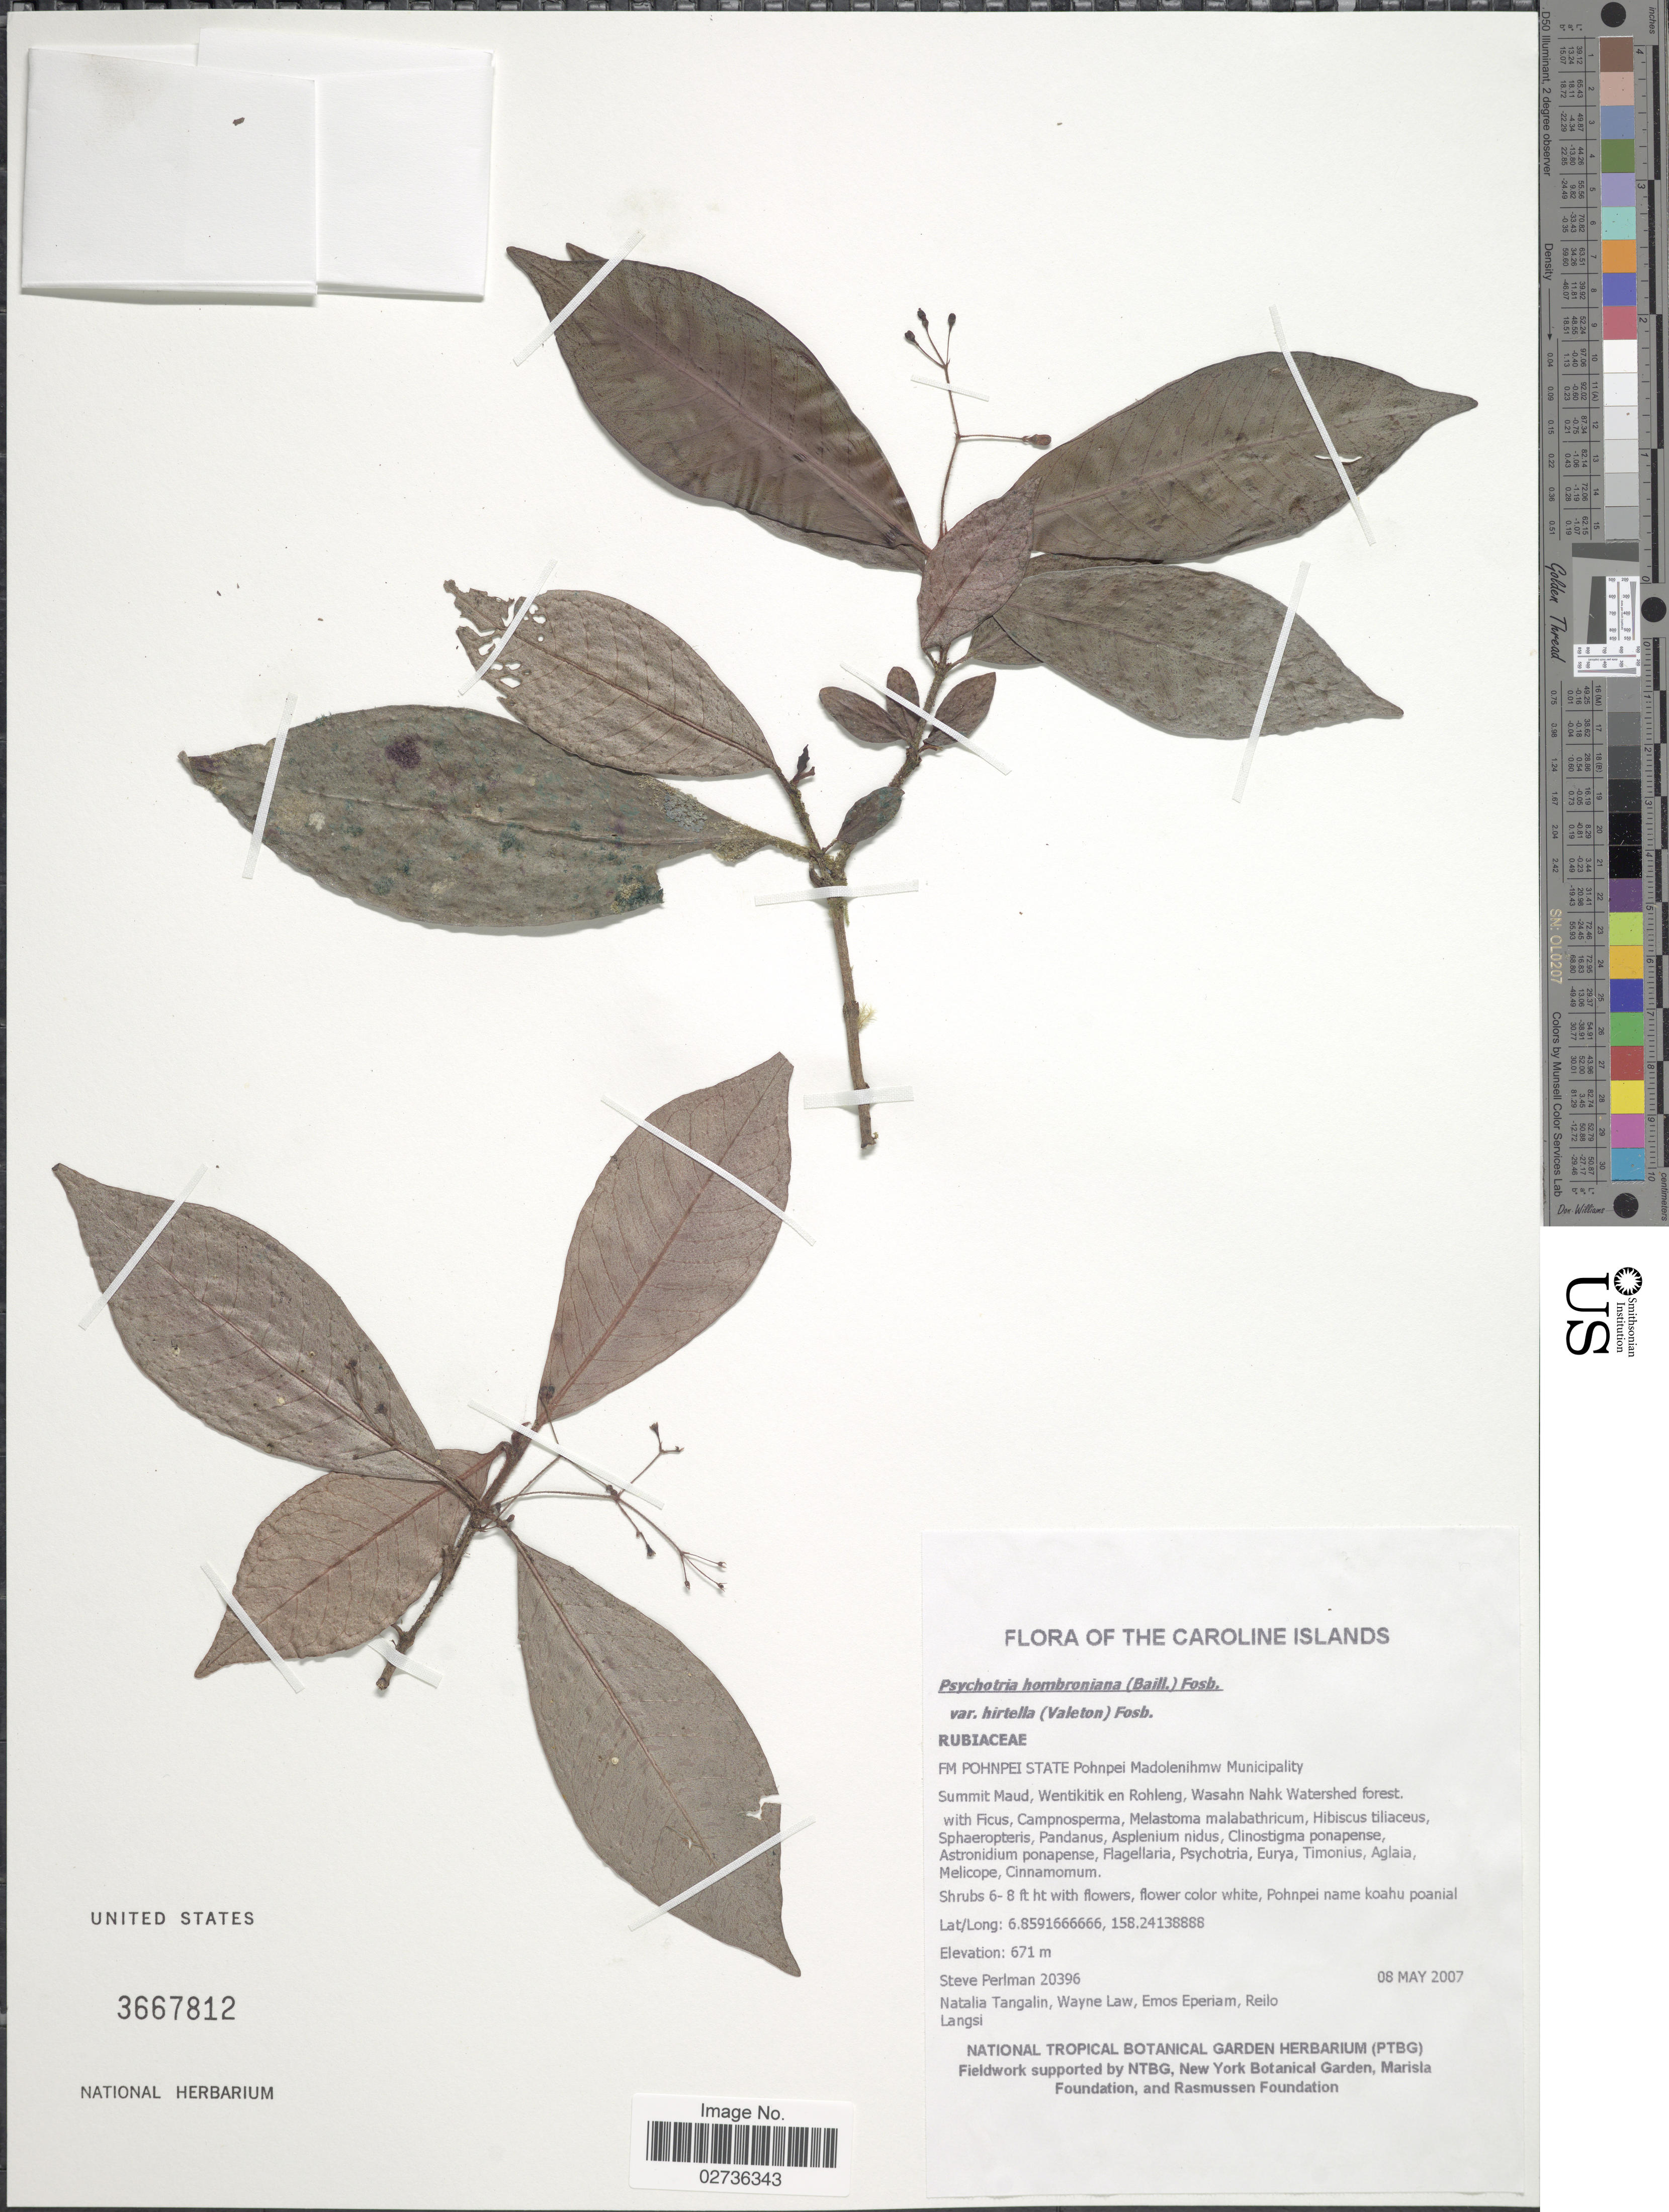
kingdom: Plantae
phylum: Tracheophyta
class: Magnoliopsida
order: Gentianales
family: Rubiaceae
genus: Psychotria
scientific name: Psychotria hombroniana var. hirtella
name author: (Valeton) Fosberg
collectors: S. Perlman, N. Tangalin, W. Law, E. Eperiam & R. Langsi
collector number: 20396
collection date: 2007-05-08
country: Micronesia, Federated States of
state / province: Pohnpei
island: Pohnpei [Ponape]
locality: Caroline Islands. FM Pohnpei State Pohnpei Madolenihmw Municipality. Summit Maud, Wentikitik en Rohleng, Wasahn Nahk Watershed forest.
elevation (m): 671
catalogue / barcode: US 3667812